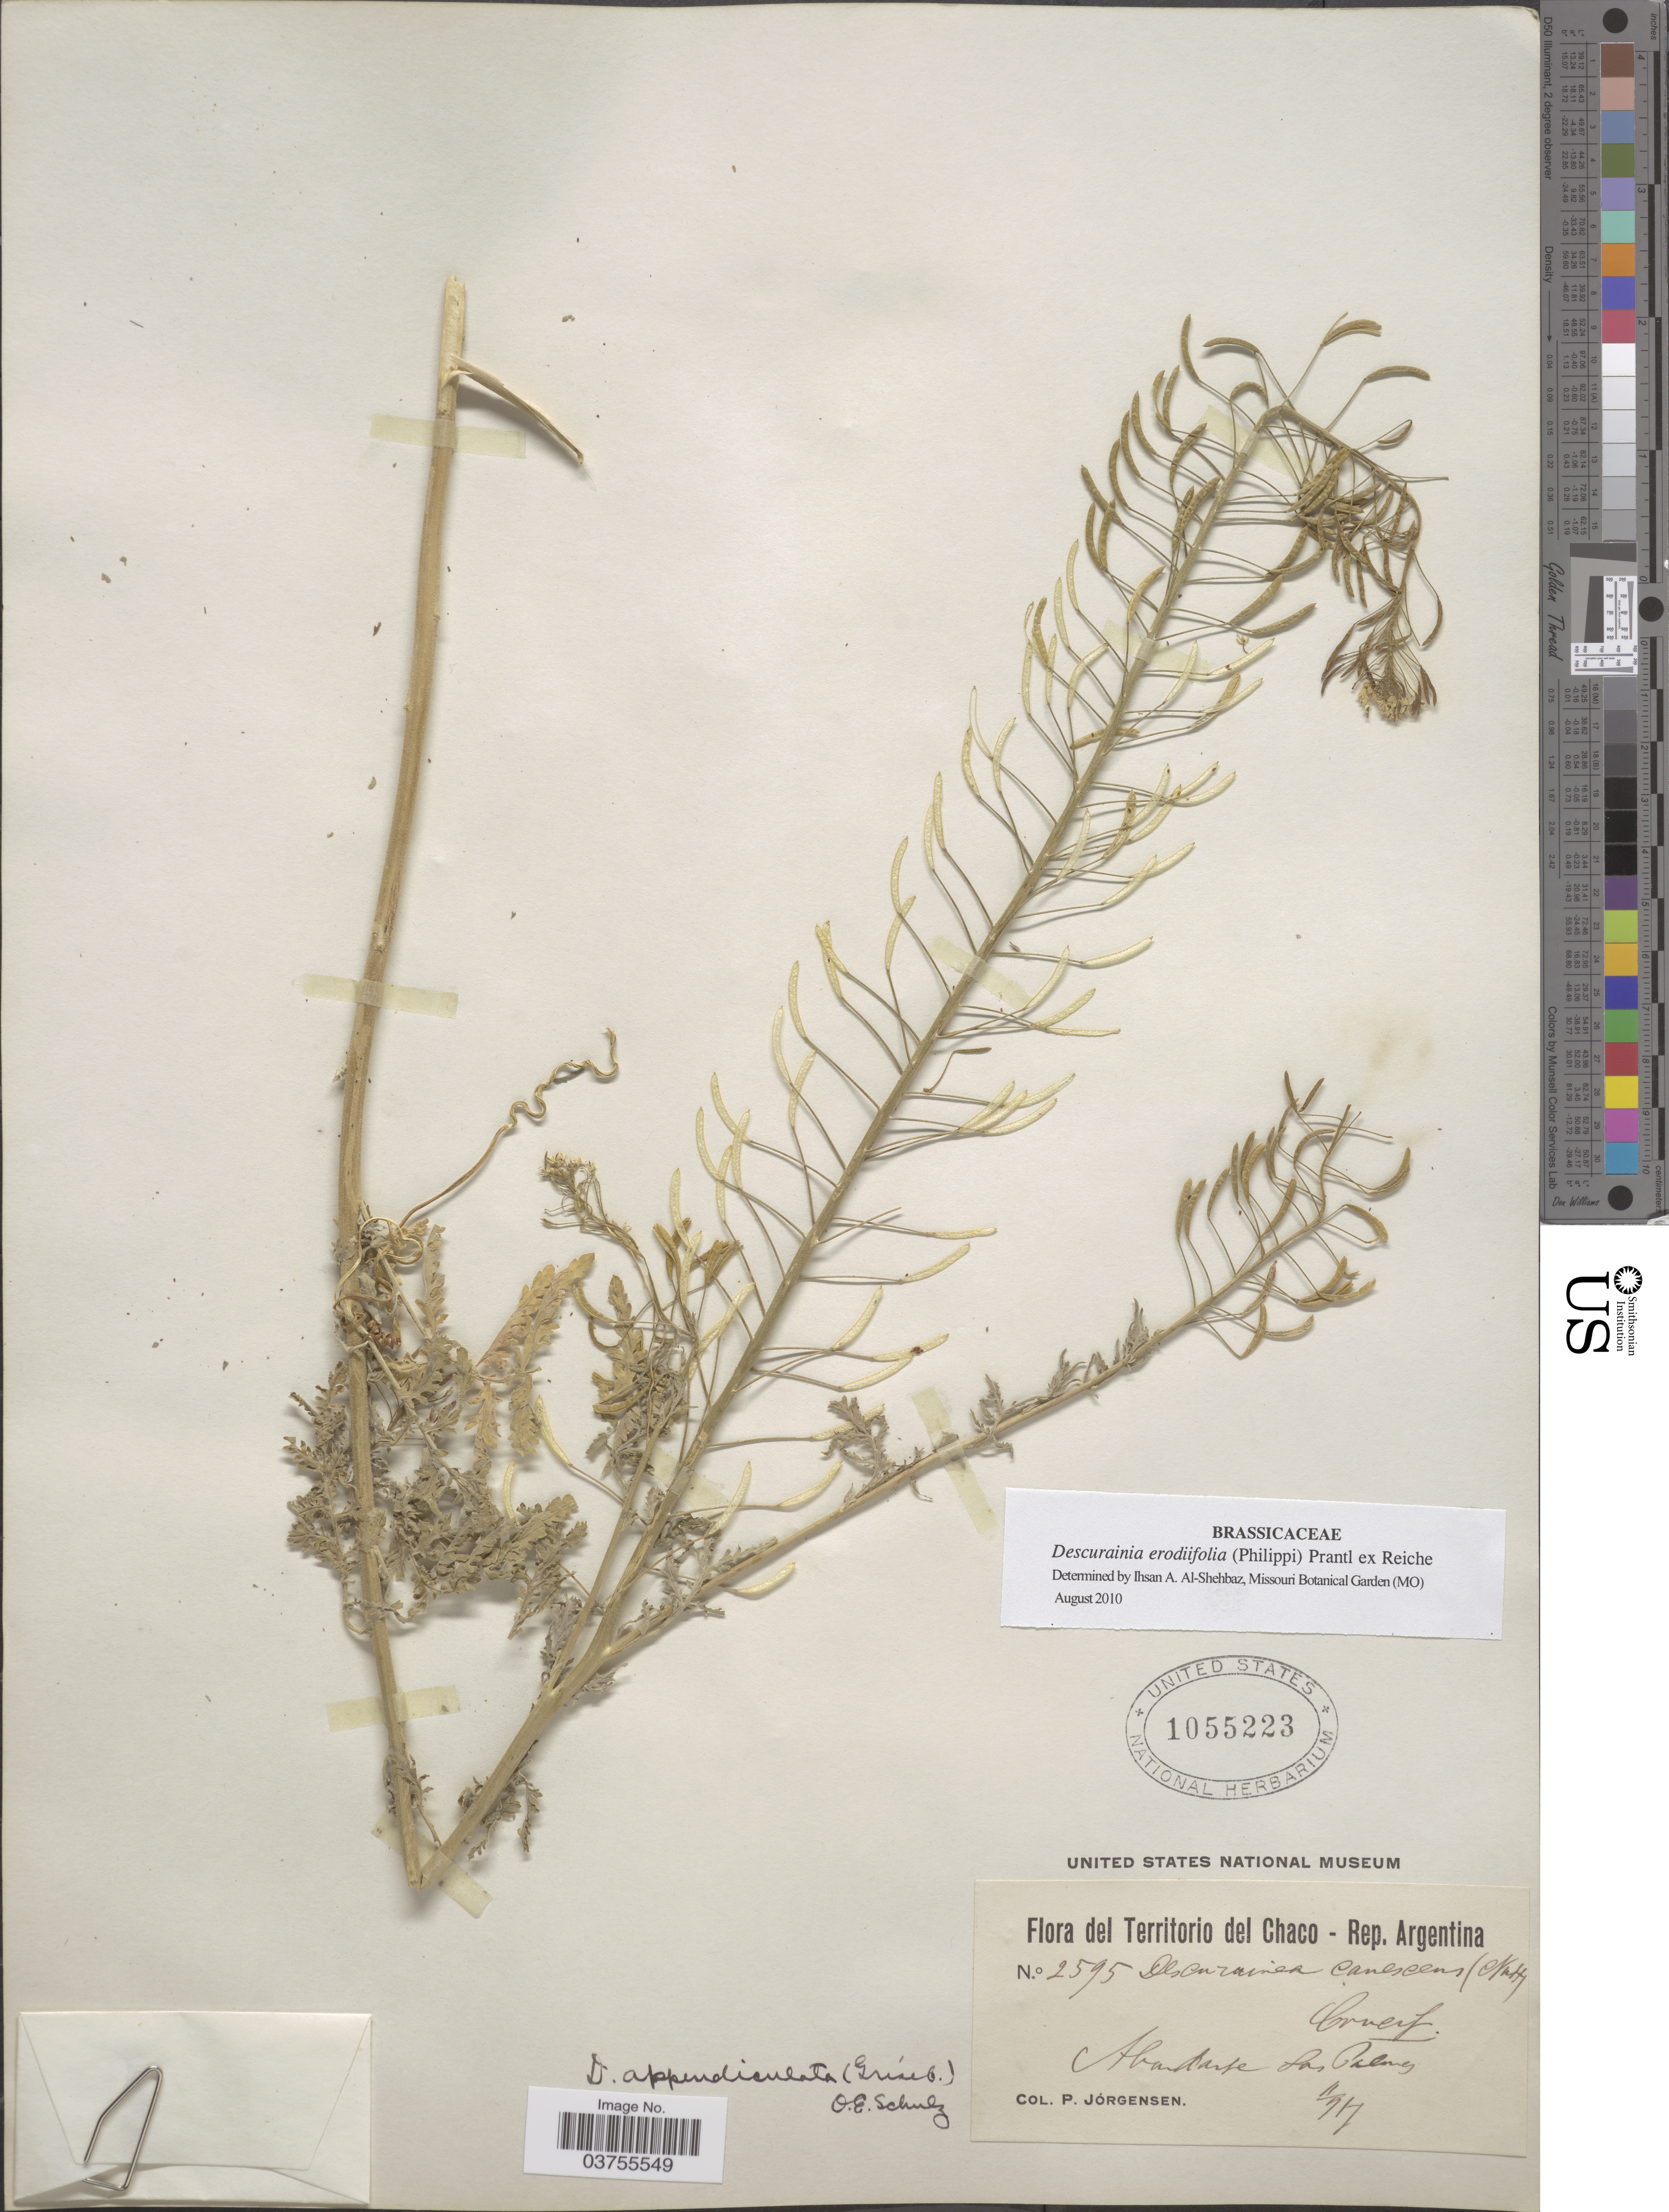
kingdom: Plantae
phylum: Tracheophyta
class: Magnoliopsida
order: Brassicales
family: Brassicaceae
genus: Descurainia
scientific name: Descurainia erodiifolia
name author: (Phil. & C.A. Mey.) Prantl ex Reiche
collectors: P. Jörgensen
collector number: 2595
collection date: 1917-11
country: Argentina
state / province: Chaco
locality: Territorio del Chaco. Abundante Las Palmas.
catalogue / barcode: US 1055223